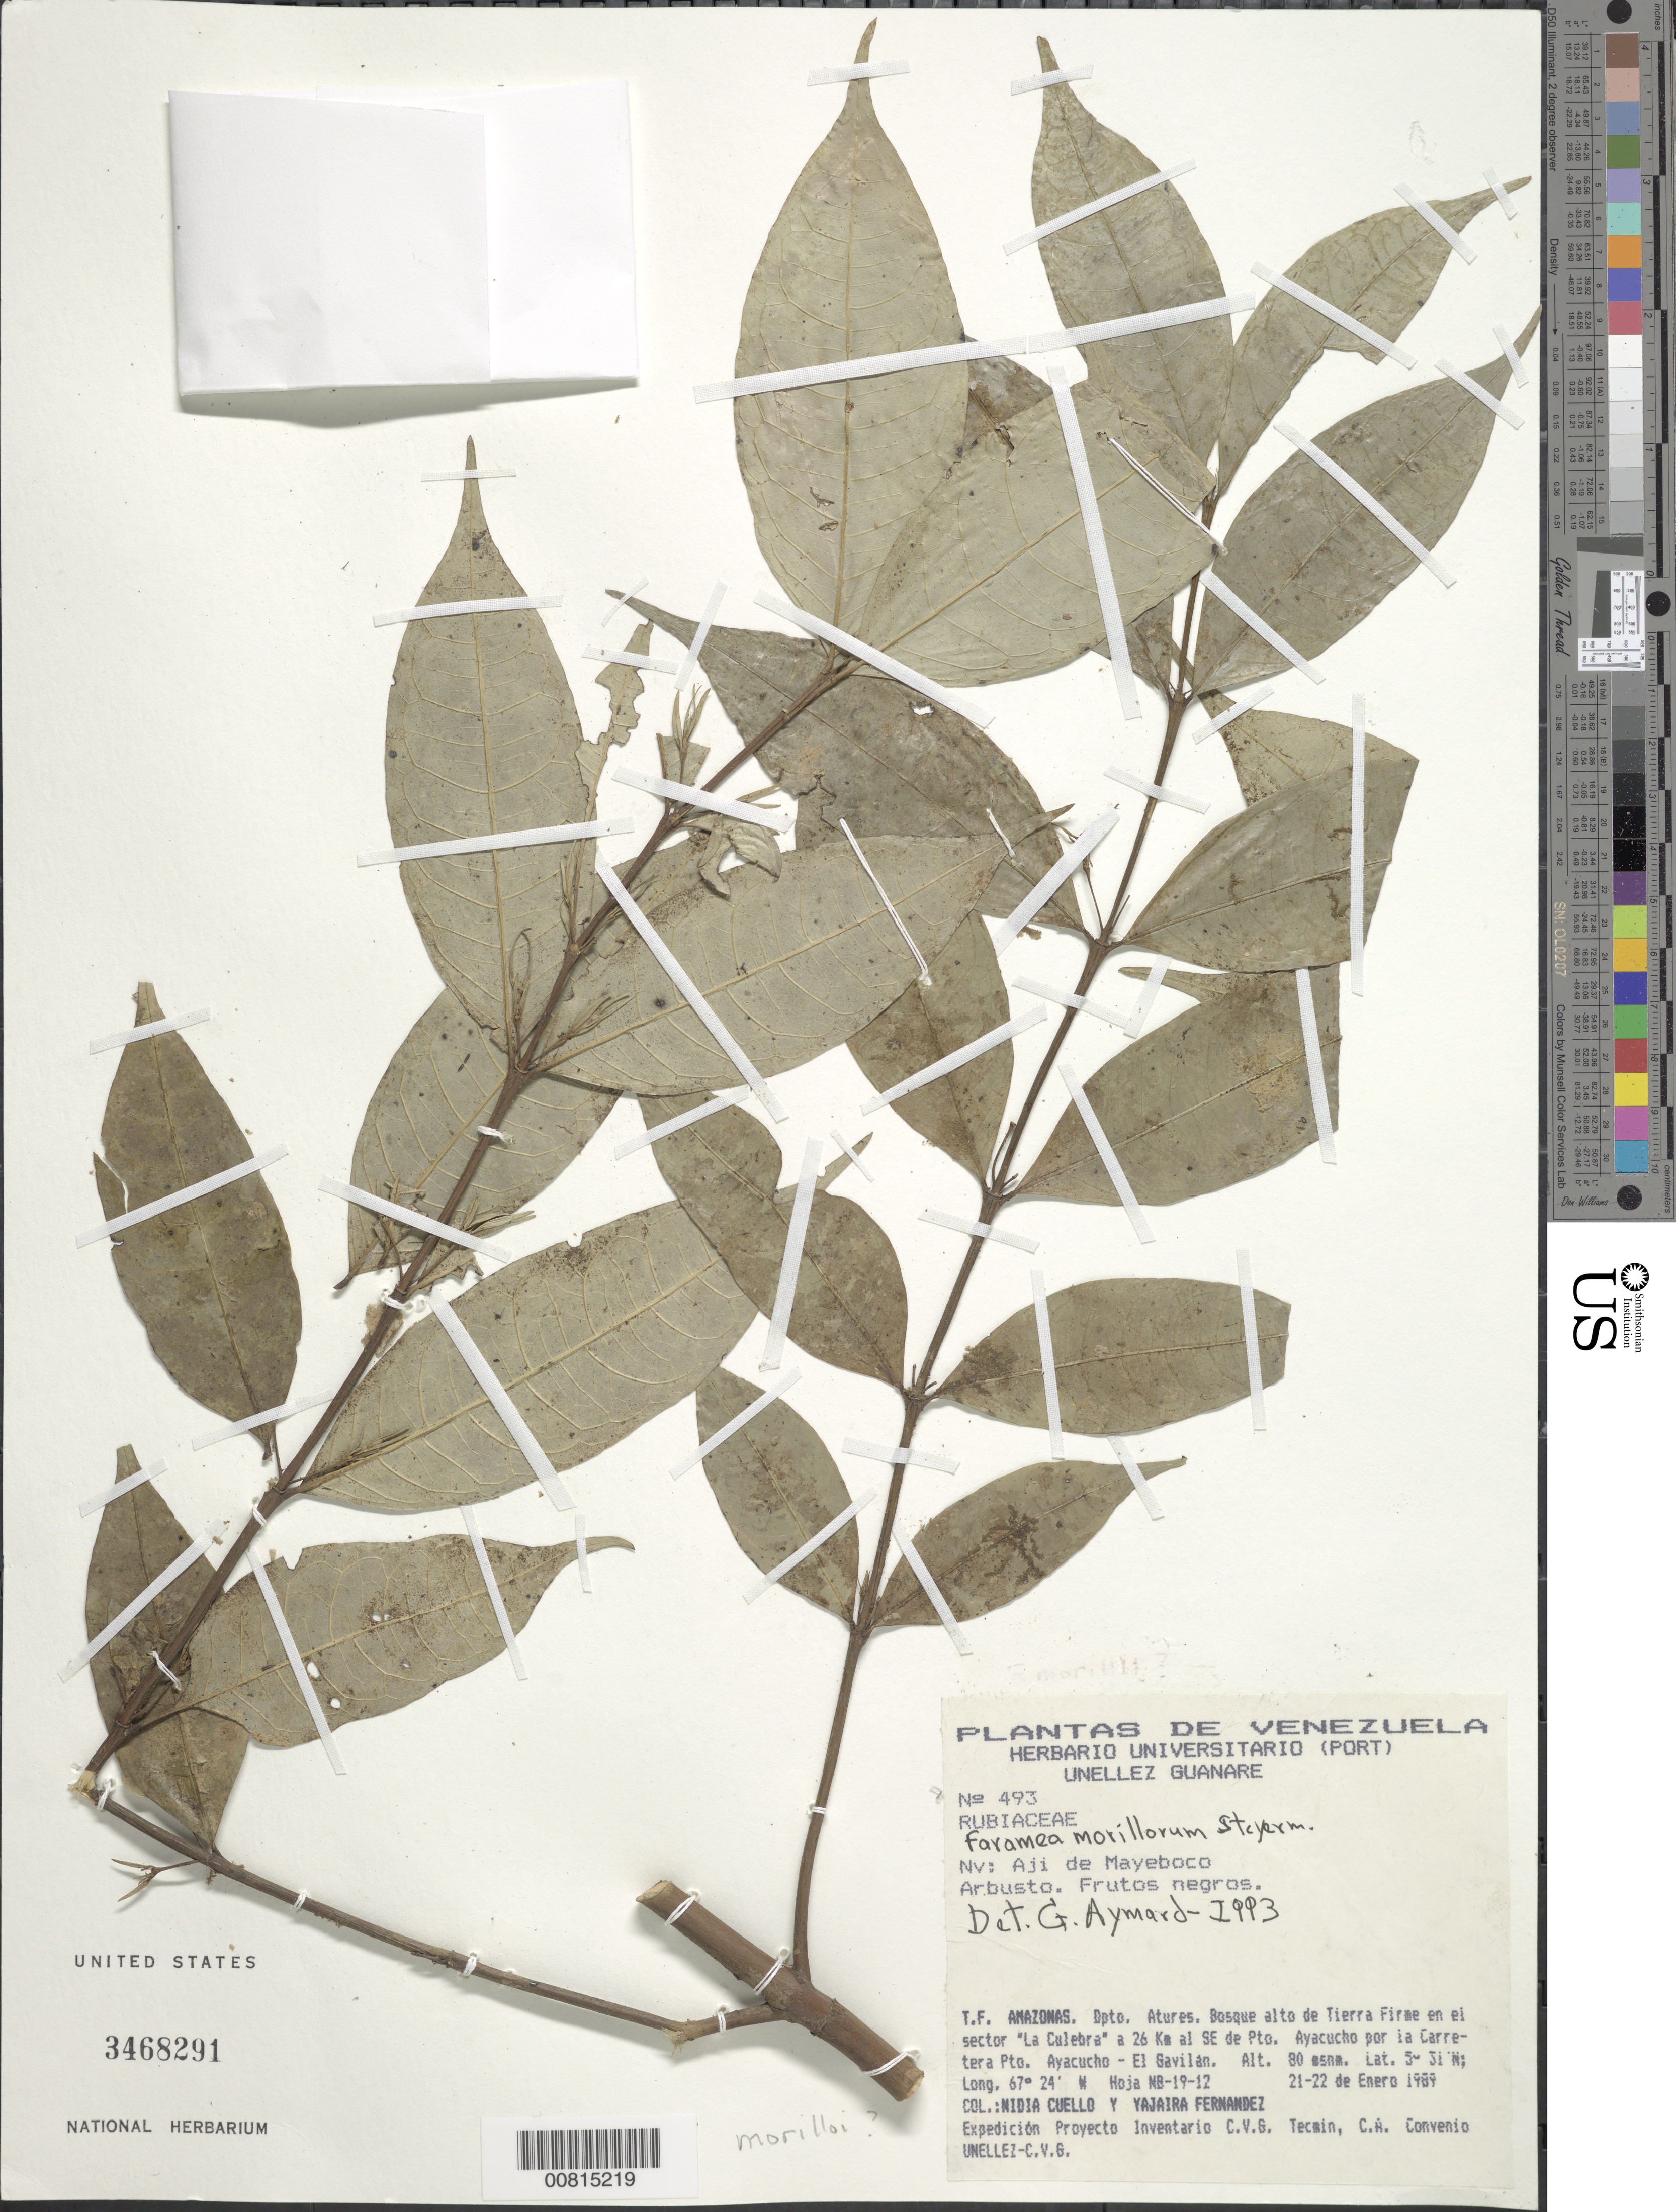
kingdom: Plantae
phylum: Tracheophyta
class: Magnoliopsida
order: Gentianales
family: Rubiaceae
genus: Faramea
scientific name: Faramea morilloi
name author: Steyerm.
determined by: Aymard C., G. A., (PORT), Univ. Nac. Exp. de los Llanos Ezequiel Zamora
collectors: N. L. Cuello & Y. Fernandez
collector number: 493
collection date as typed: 21-Jan-89 to 22-Jan-89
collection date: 1989-01-21/1989-01-22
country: Venezuela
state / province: Amazonas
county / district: Atures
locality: Sector "La Culebra" a 26 km SE Pto. Ayacucho por la carretera Pto Ayacucho - El Gavilan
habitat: Bosque alto de tierra firme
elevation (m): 80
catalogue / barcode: US 3468291